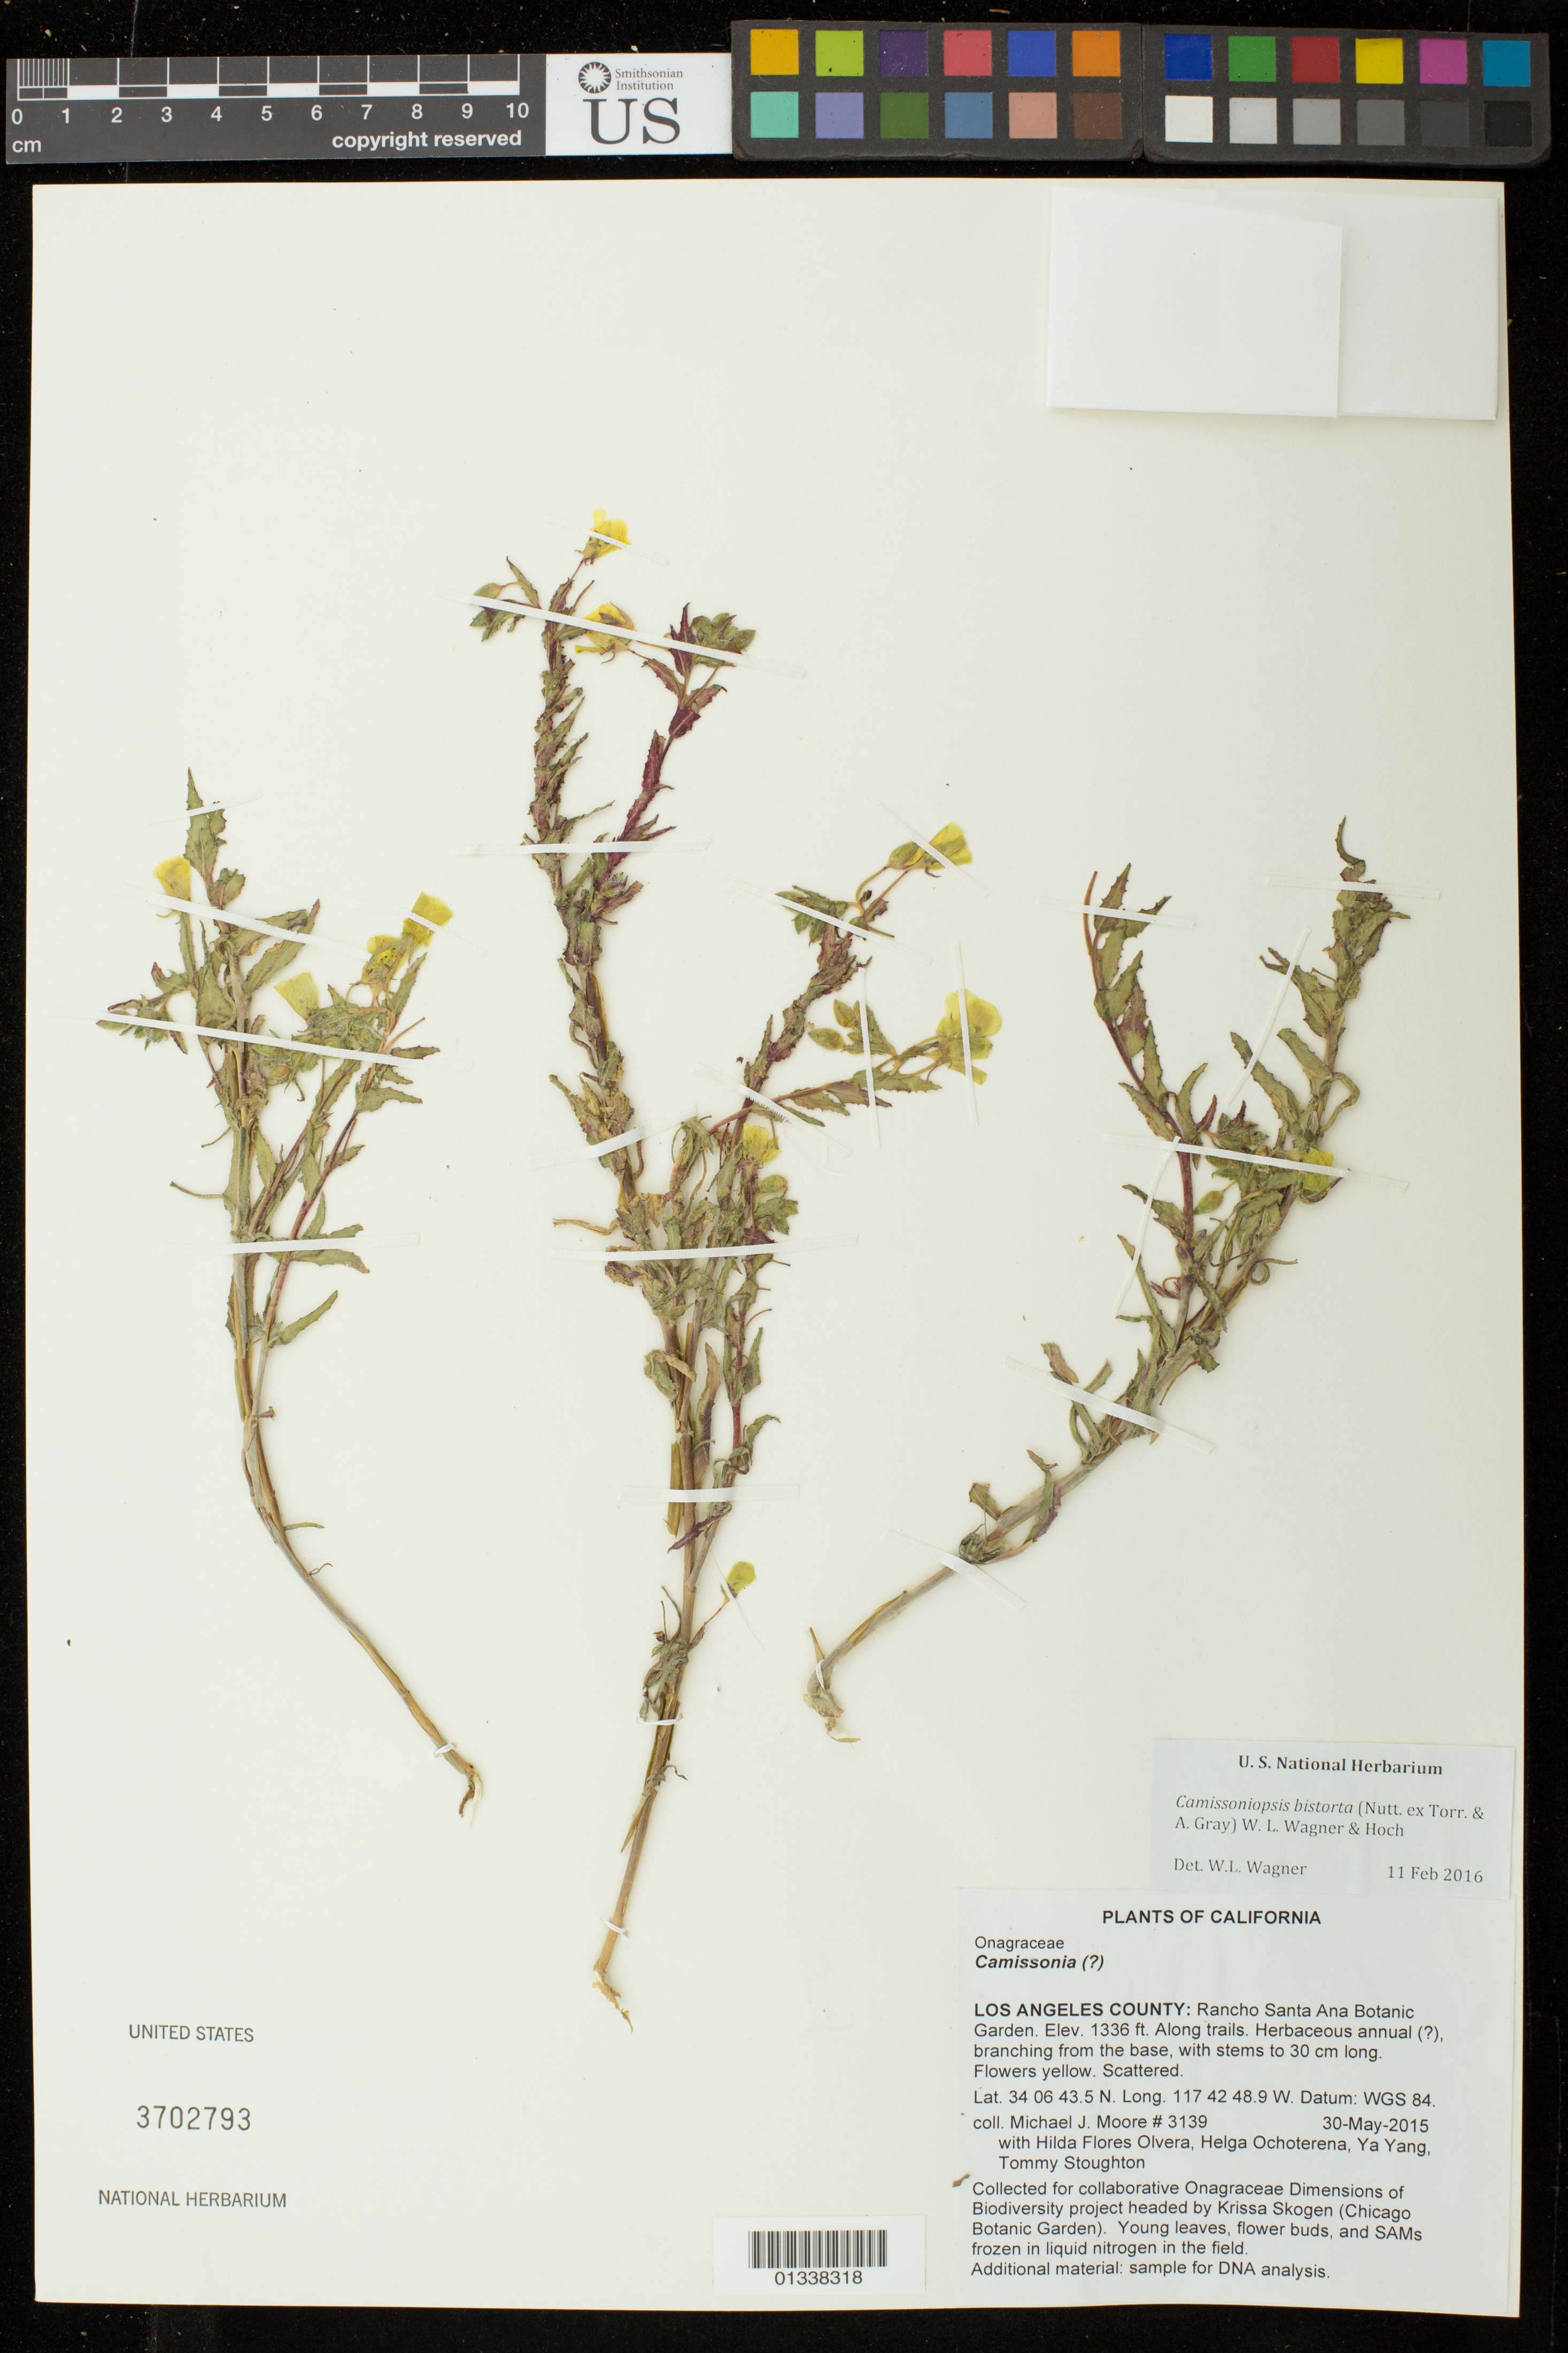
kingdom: Plantae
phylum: Tracheophyta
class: Magnoliopsida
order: Myrtales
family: Onagraceae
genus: Camissoniopsis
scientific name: Camissoniopsis bistorta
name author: (Nutt. ex Torr. & A. Gray) W.L. Wagner & Hoch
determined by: Wagner, W. L., (BOT), Smithsonian Institution - National Museum of Natural History (UNITED STATES)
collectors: M. J. Moore, H. Flores Olvera, H. Ochoterena-B., Y. Yang & T. Stoughton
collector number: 3139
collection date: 2015-05-30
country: United States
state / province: California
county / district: Los Angeles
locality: Rancho Santa Ana Botanic Garden.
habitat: Along trails.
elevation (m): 407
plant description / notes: Collected for collaborative Onagraceae Dimensions of Biodiversity project headed by Krissa Skogen (Chicago Botanic Garden). Young leaves, flower buds, and SAMs frozen in liquid nitrogen in the field.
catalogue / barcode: US 3702793